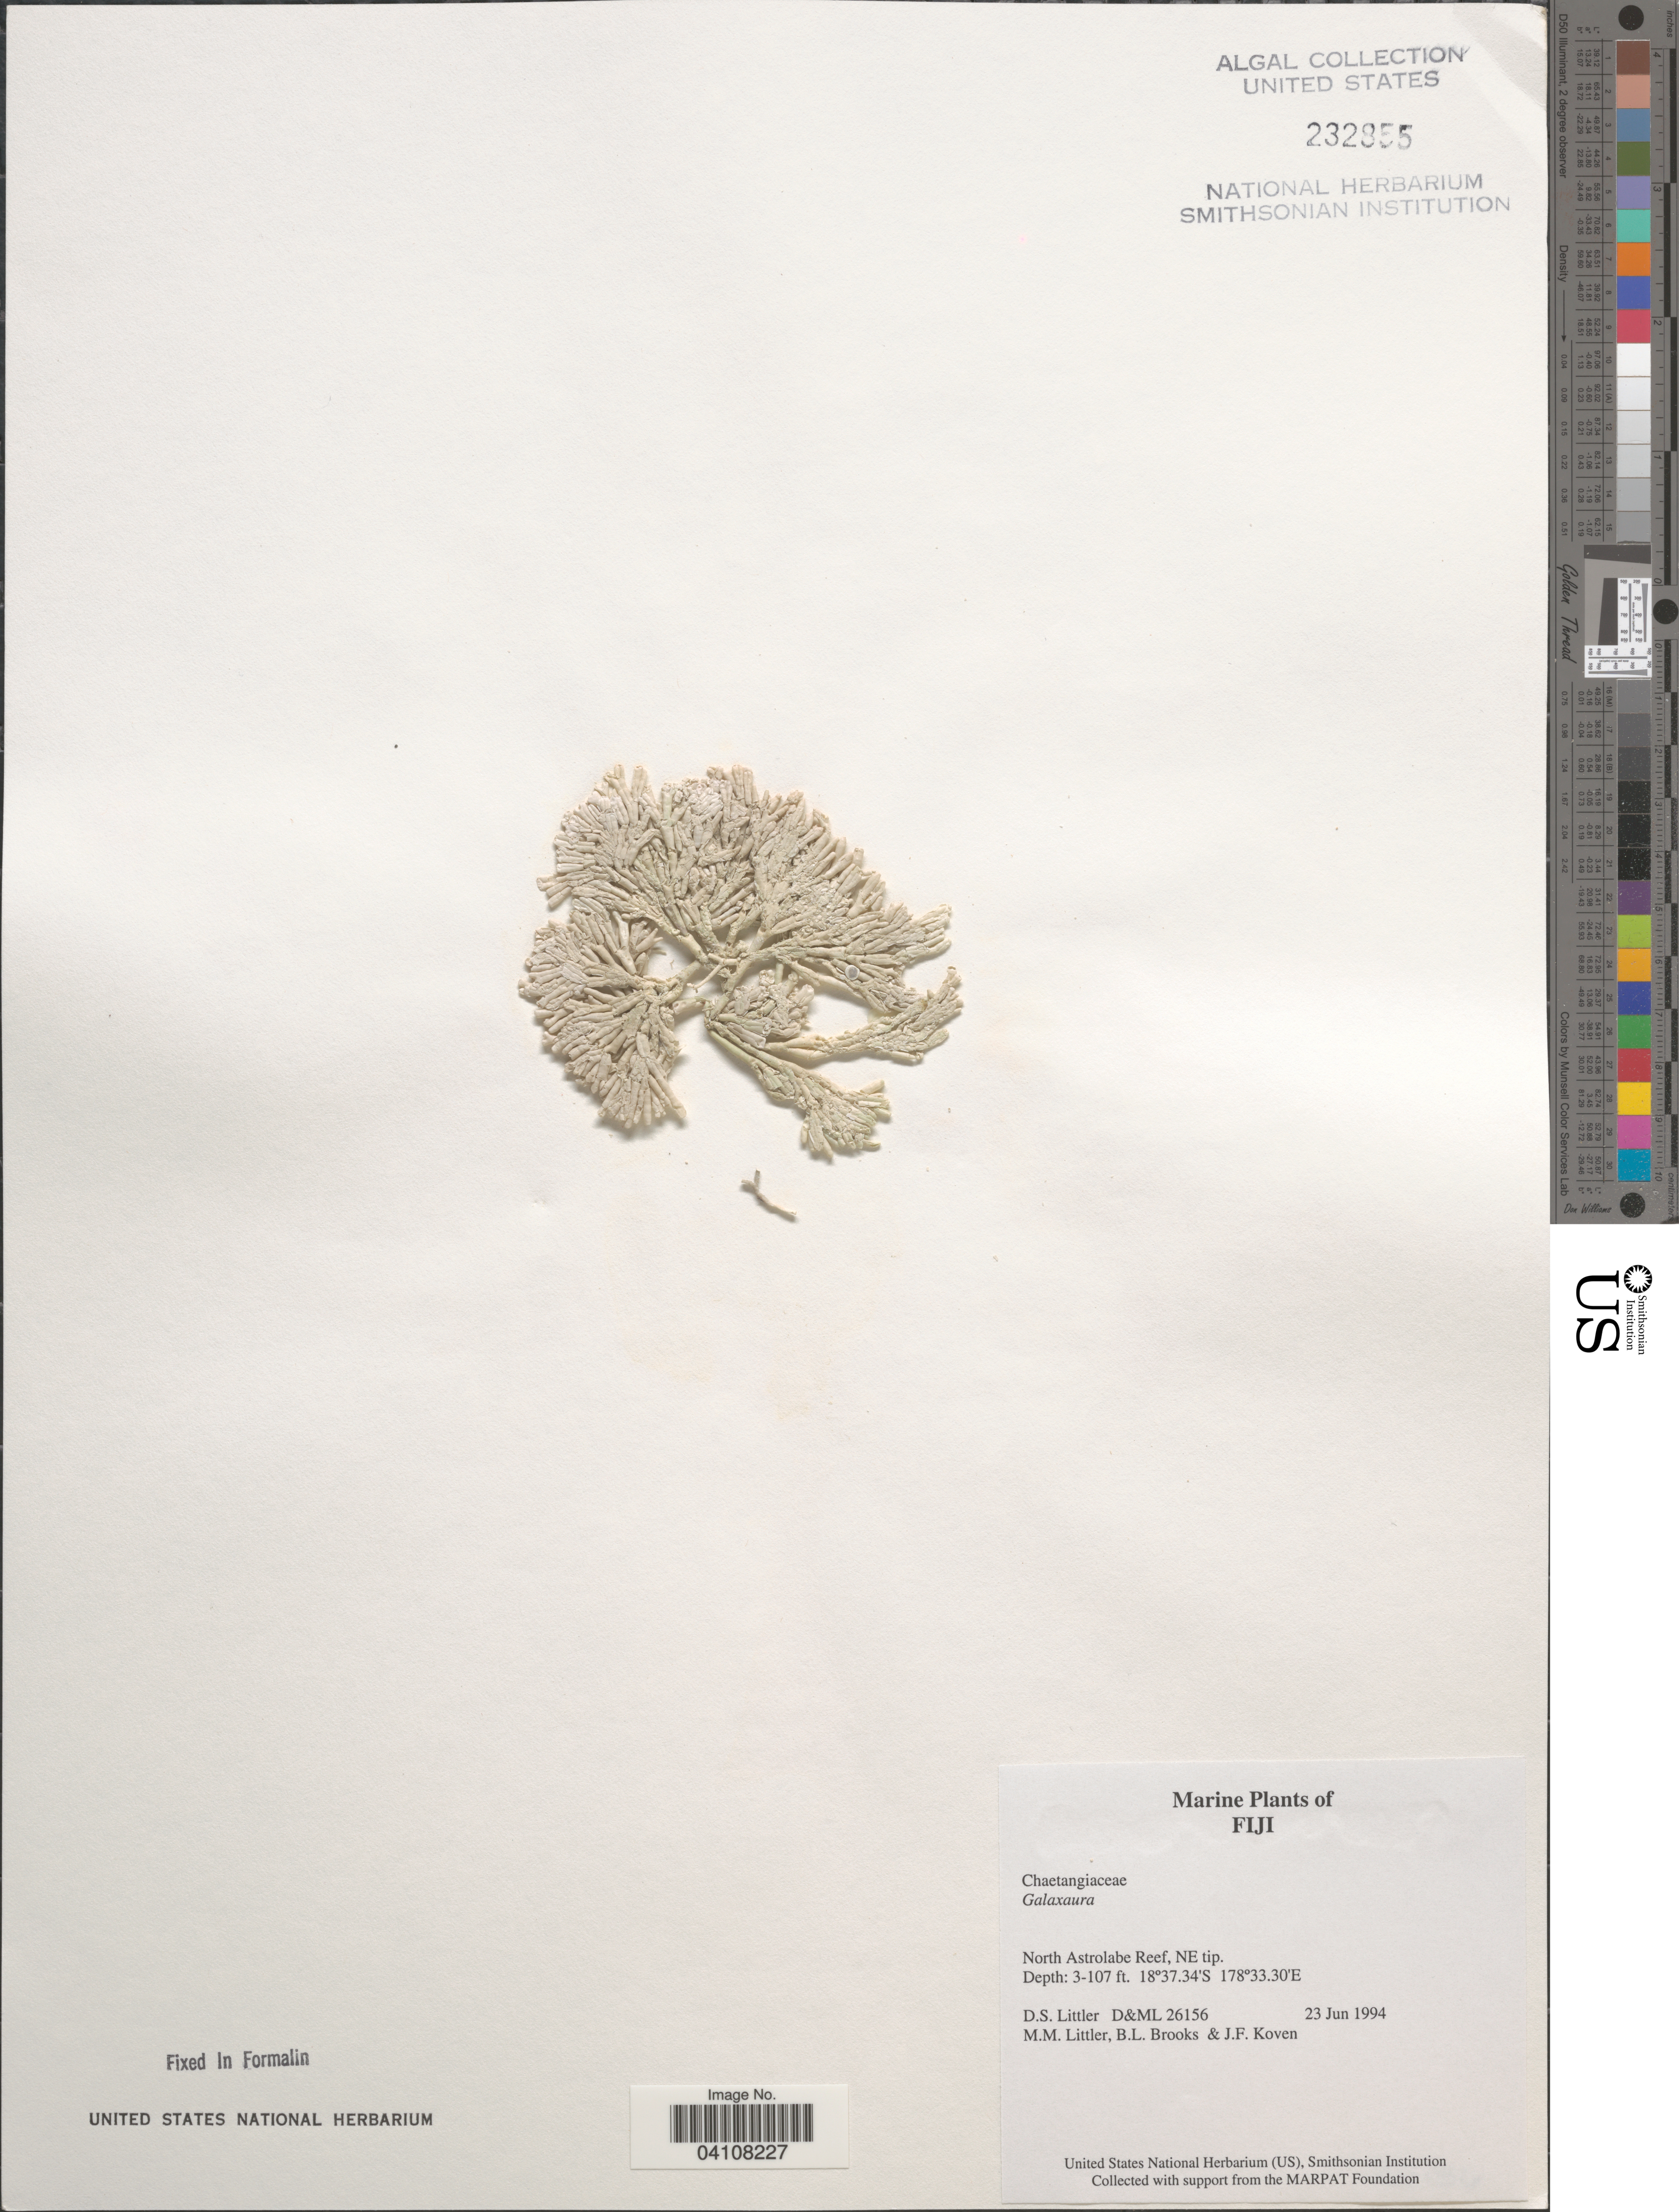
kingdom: Plantae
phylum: Rhodophyta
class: Florideophyceae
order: Nemaliales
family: Galaxauraceae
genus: Galaxaura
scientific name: Galaxaura sp.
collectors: D. S. Littler, B. Brooks & J. Koven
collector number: D&ML26156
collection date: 1994-06-23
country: Fiji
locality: North Astrolabe Reef, NE tip.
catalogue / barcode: US 232855